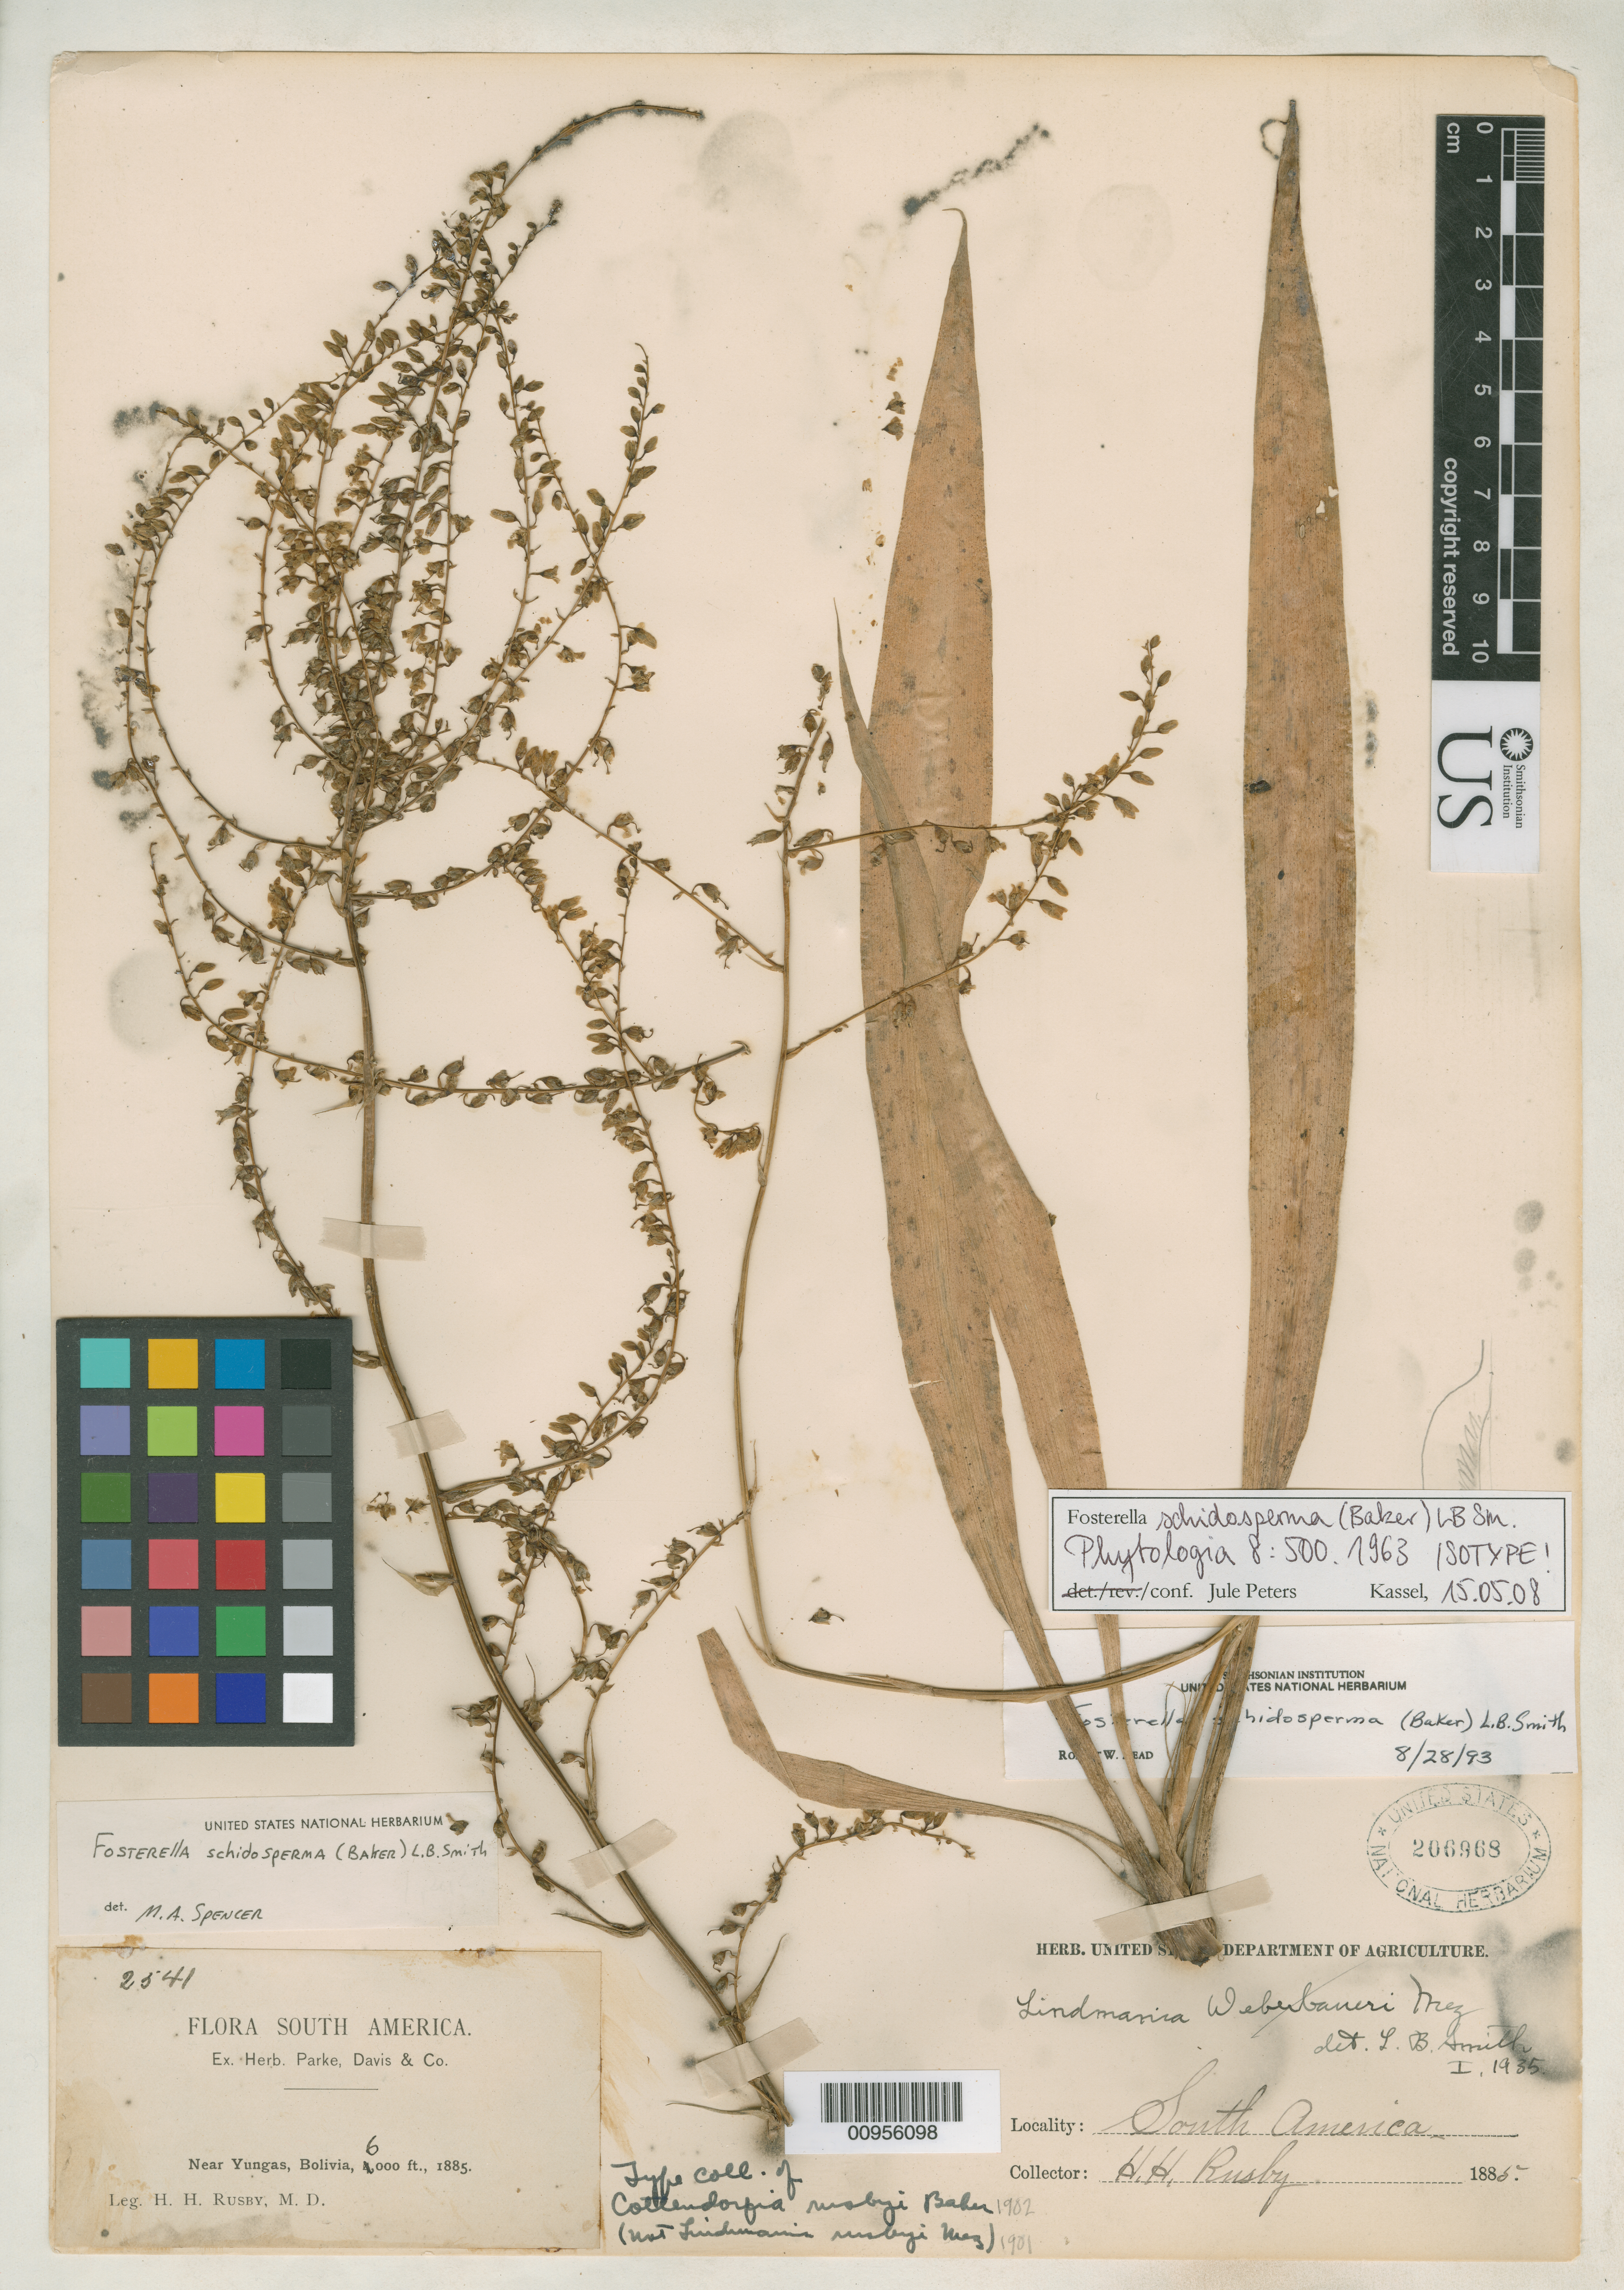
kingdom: Plantae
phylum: Tracheophyta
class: Liliopsida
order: Poales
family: Bromeliaceae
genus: Cottendorfia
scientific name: Cottendorfia rusbyi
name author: C.F. Baker ex Rusby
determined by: Peters, J.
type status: Isotype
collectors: H. H. Rusby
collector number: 2541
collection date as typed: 1885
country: Bolivia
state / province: La Paz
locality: Near Yungas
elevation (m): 1829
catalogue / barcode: US 206968